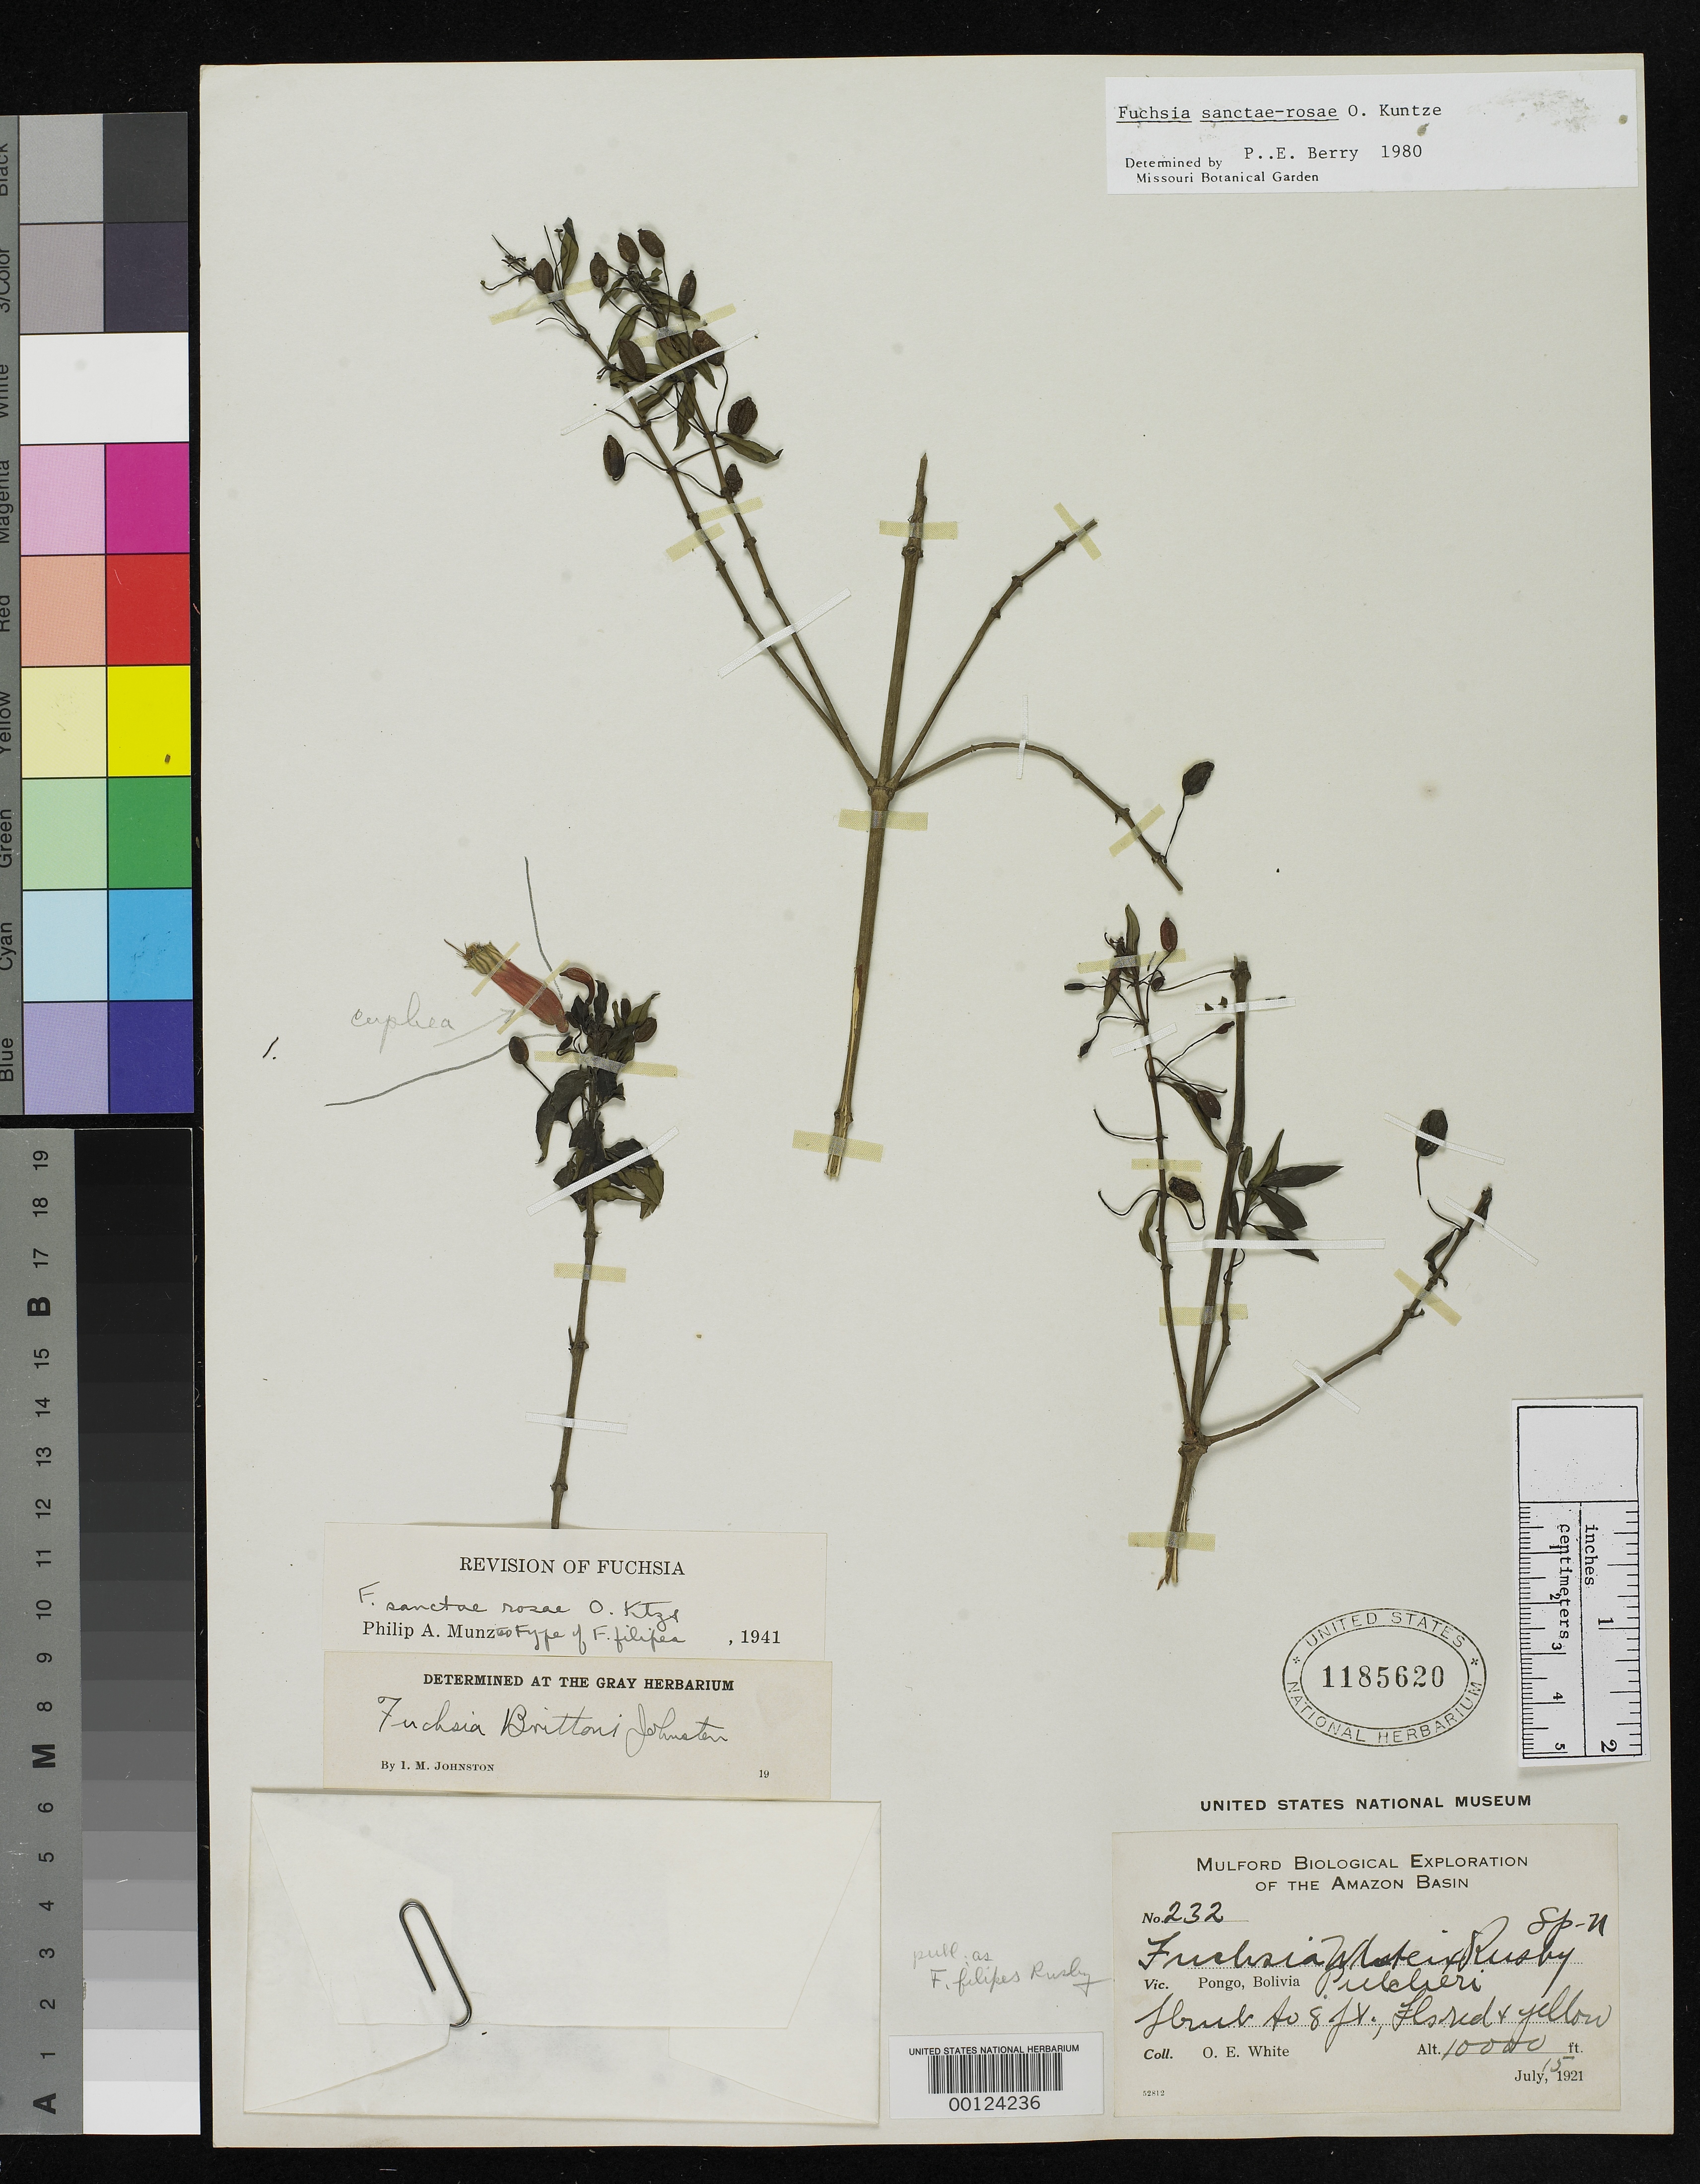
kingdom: Plantae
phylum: Tracheophyta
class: Magnoliopsida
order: Myrtales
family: Onagraceae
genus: Fuchsia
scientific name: Fuchsia filipes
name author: Rusby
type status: Isotype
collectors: O. E. White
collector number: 232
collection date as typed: July 15, 1921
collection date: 1921-07-15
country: Bolivia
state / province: La Paz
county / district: Murillo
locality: Pongo, Pulcheri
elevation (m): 3048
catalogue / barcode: US 1185620